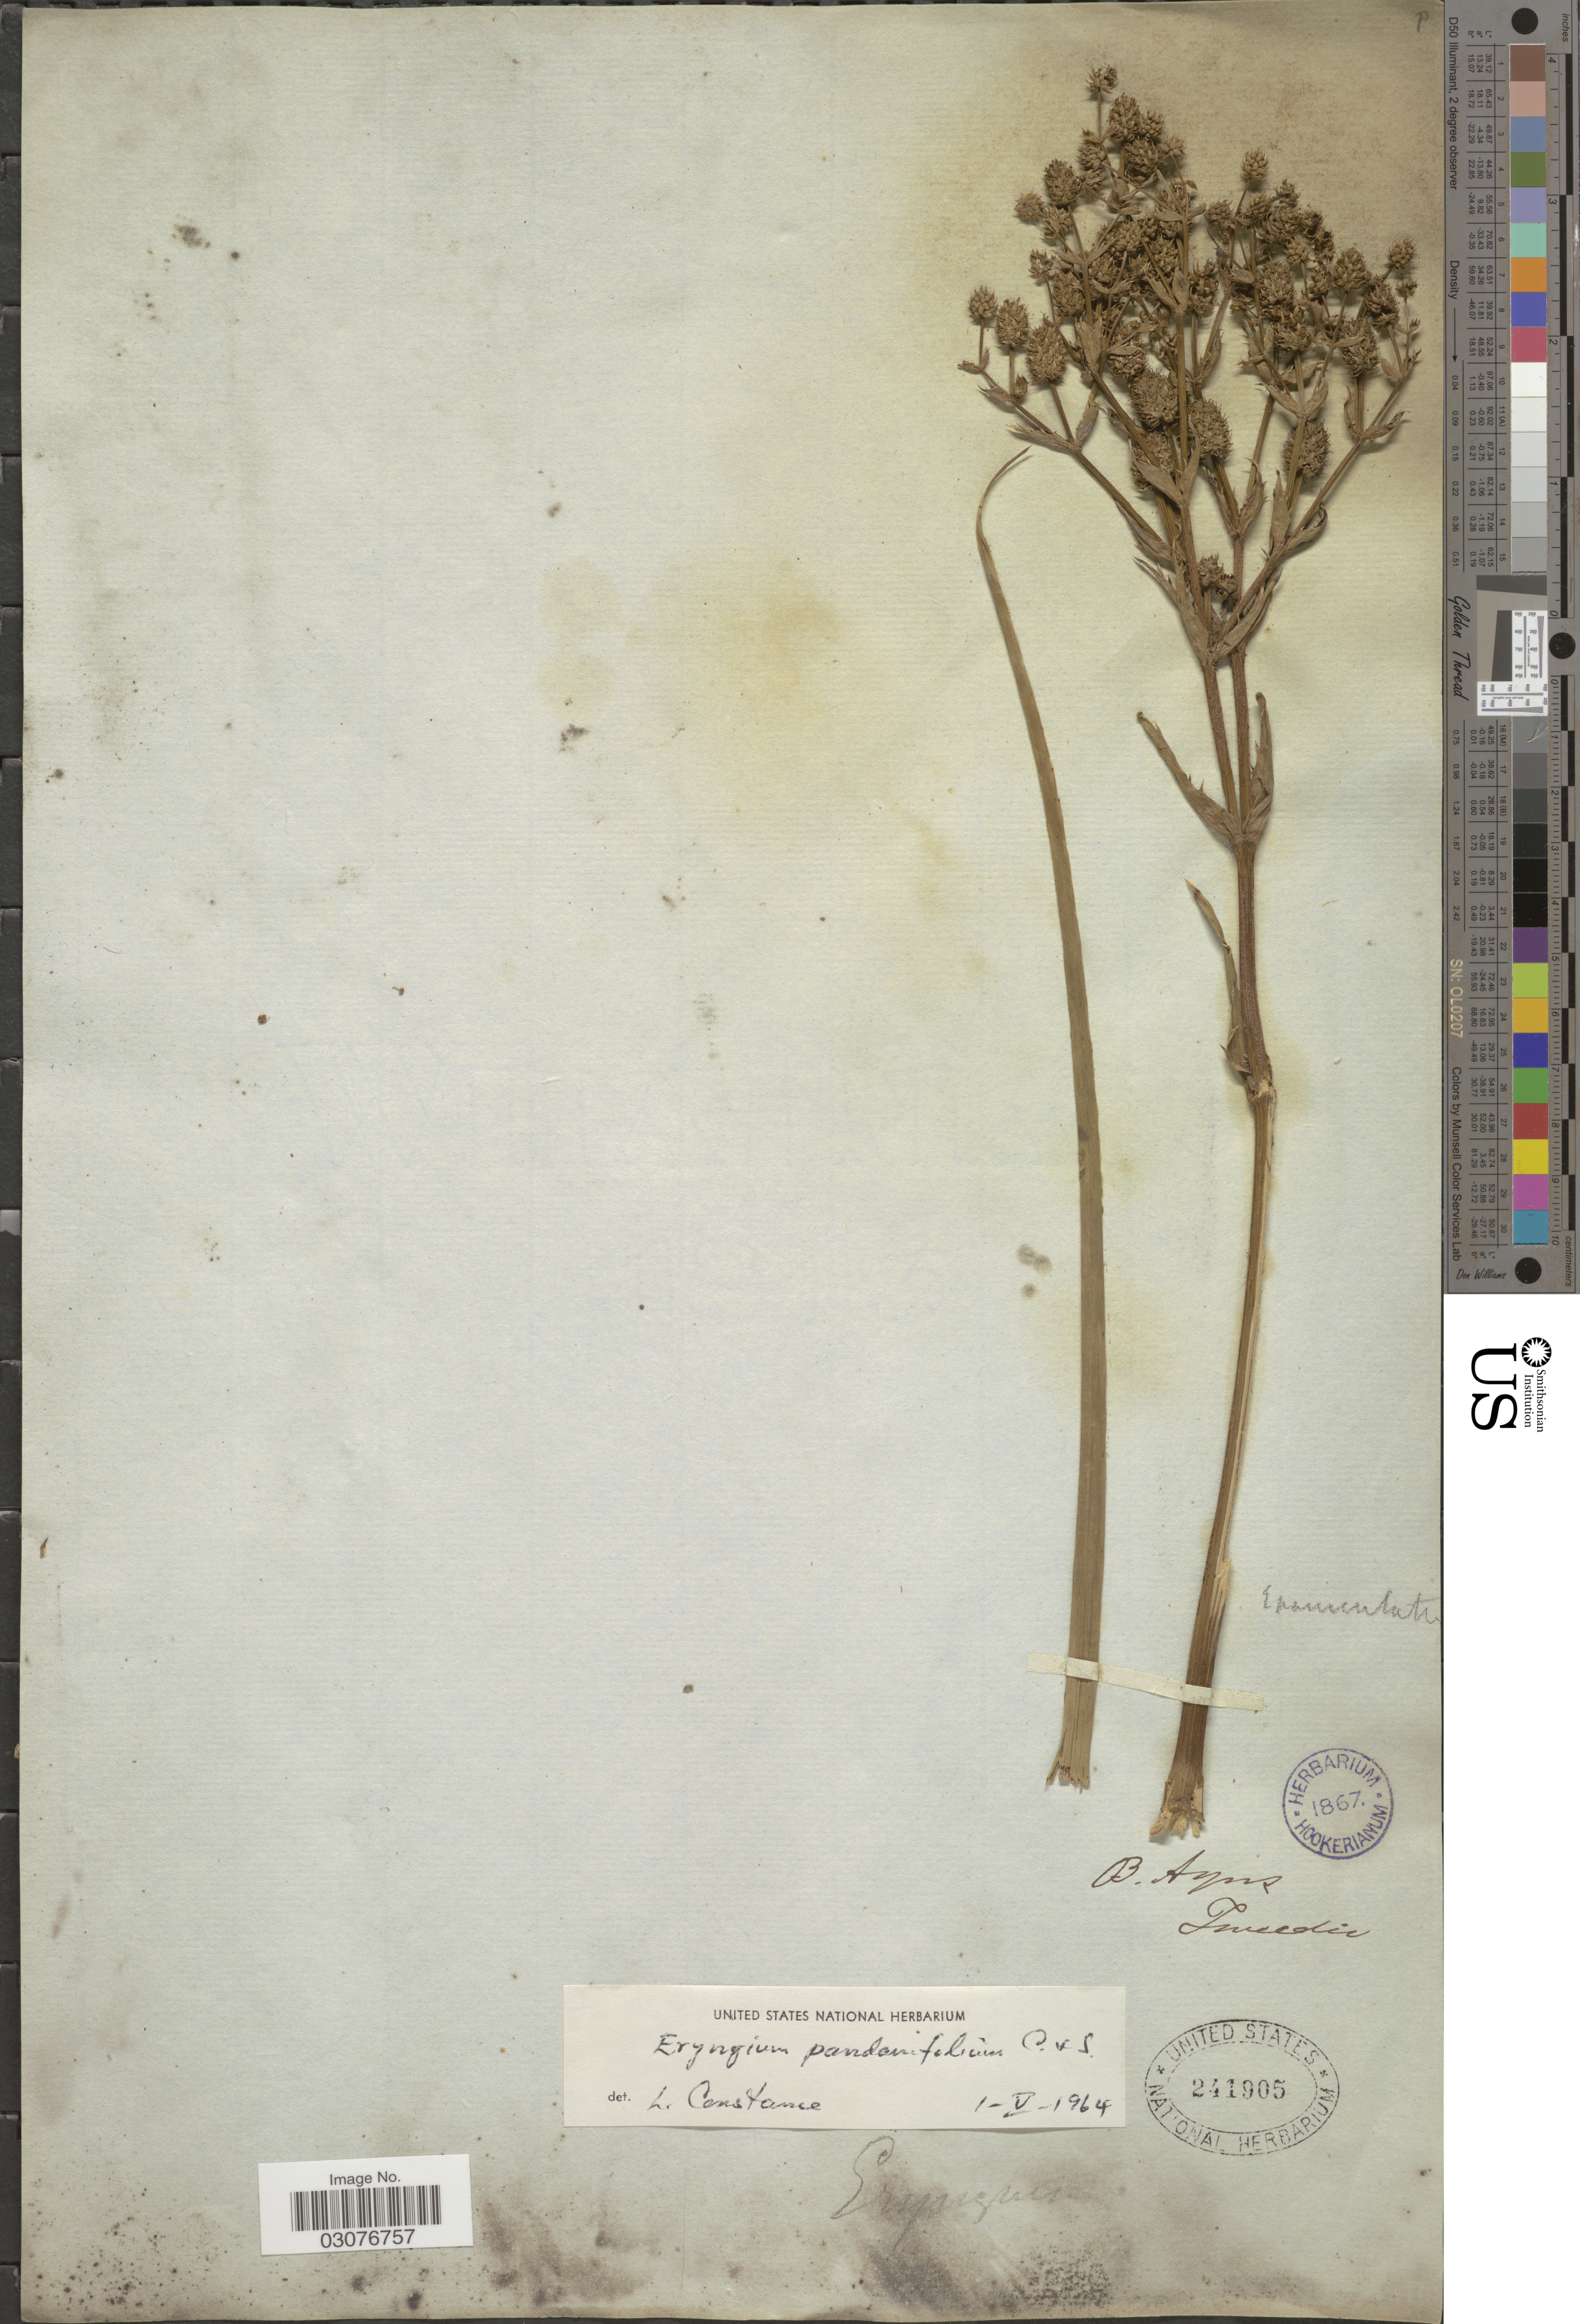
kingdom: Plantae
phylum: Tracheophyta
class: Magnoliopsida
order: Apiales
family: Apiaceae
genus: Eryngium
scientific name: Eryngium pandanifolium var. pandanifolium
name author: Cham. & Schltdl.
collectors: B. Ayers & -- Tweedie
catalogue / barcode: US 241905